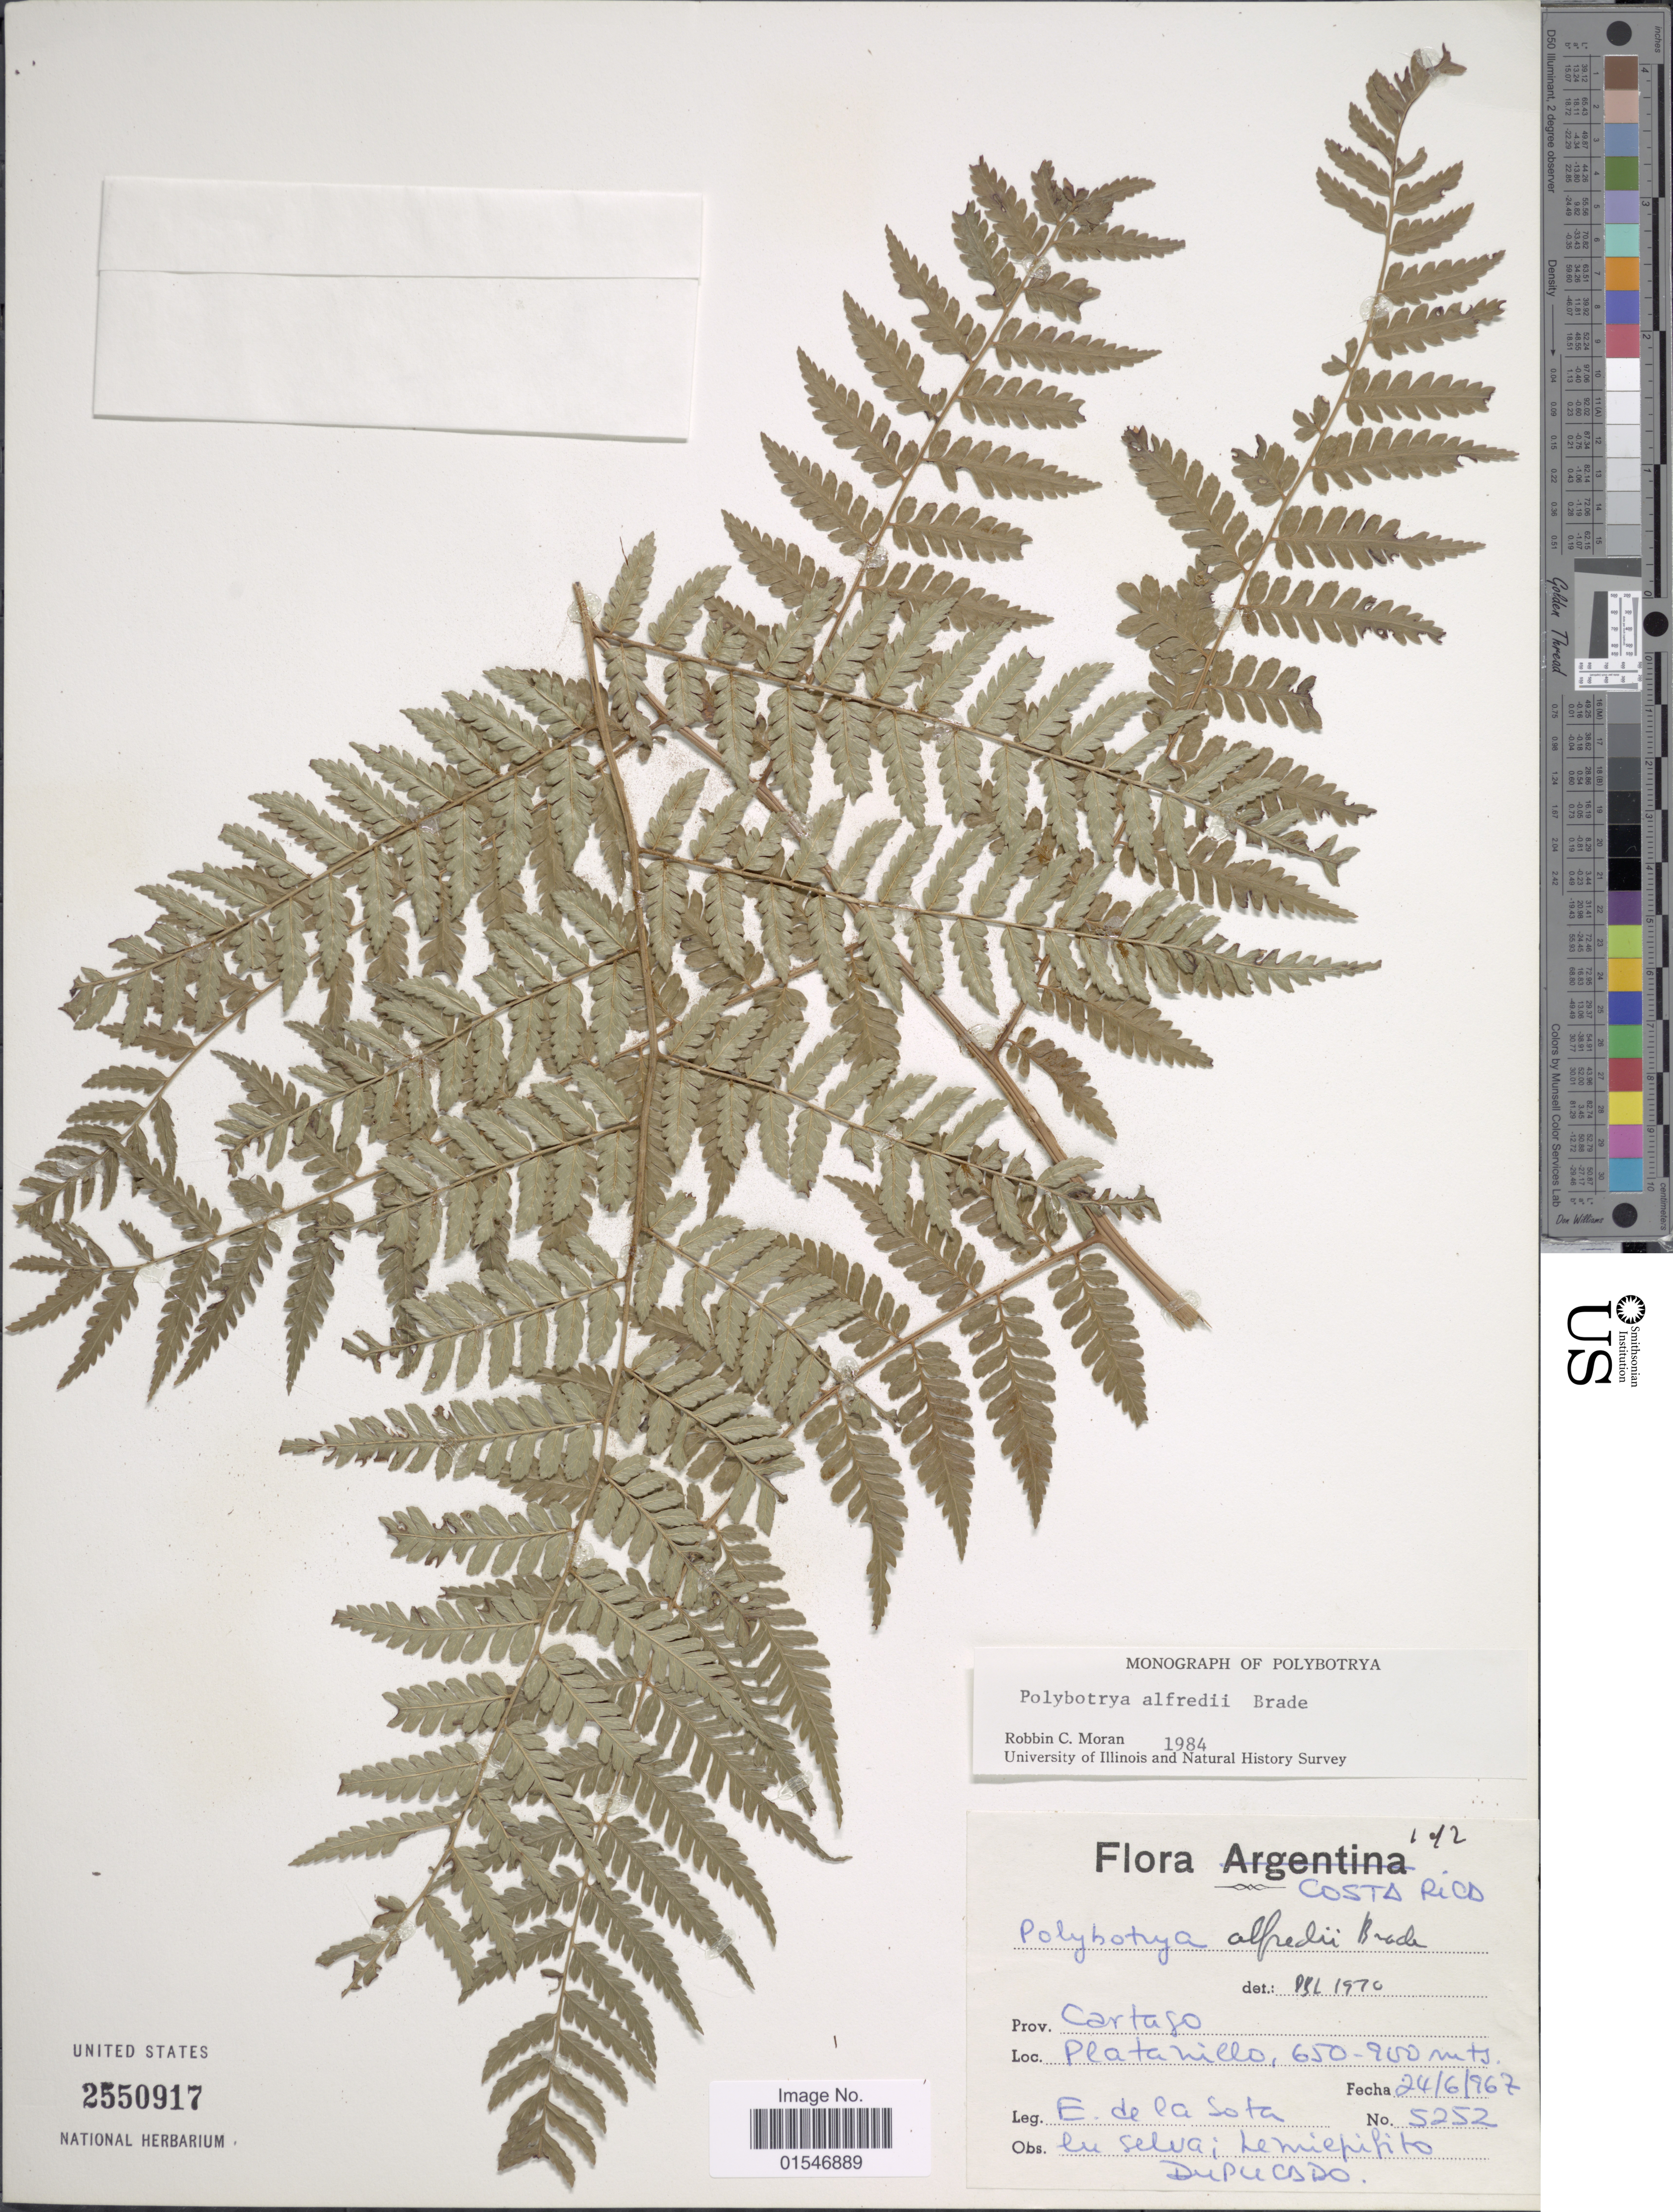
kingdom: Plantae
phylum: Tracheophyta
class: Polypodiopsida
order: Polypodiales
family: Dryopteridaceae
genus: Polybotrya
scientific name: Polybotrya alfredii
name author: Brade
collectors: E. R. de la Sota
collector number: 5252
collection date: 1967-06-24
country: Costa Rica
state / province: Cartago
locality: Costa Rica. Prov. Cartago. Platanillo.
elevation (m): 650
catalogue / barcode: US 2550917